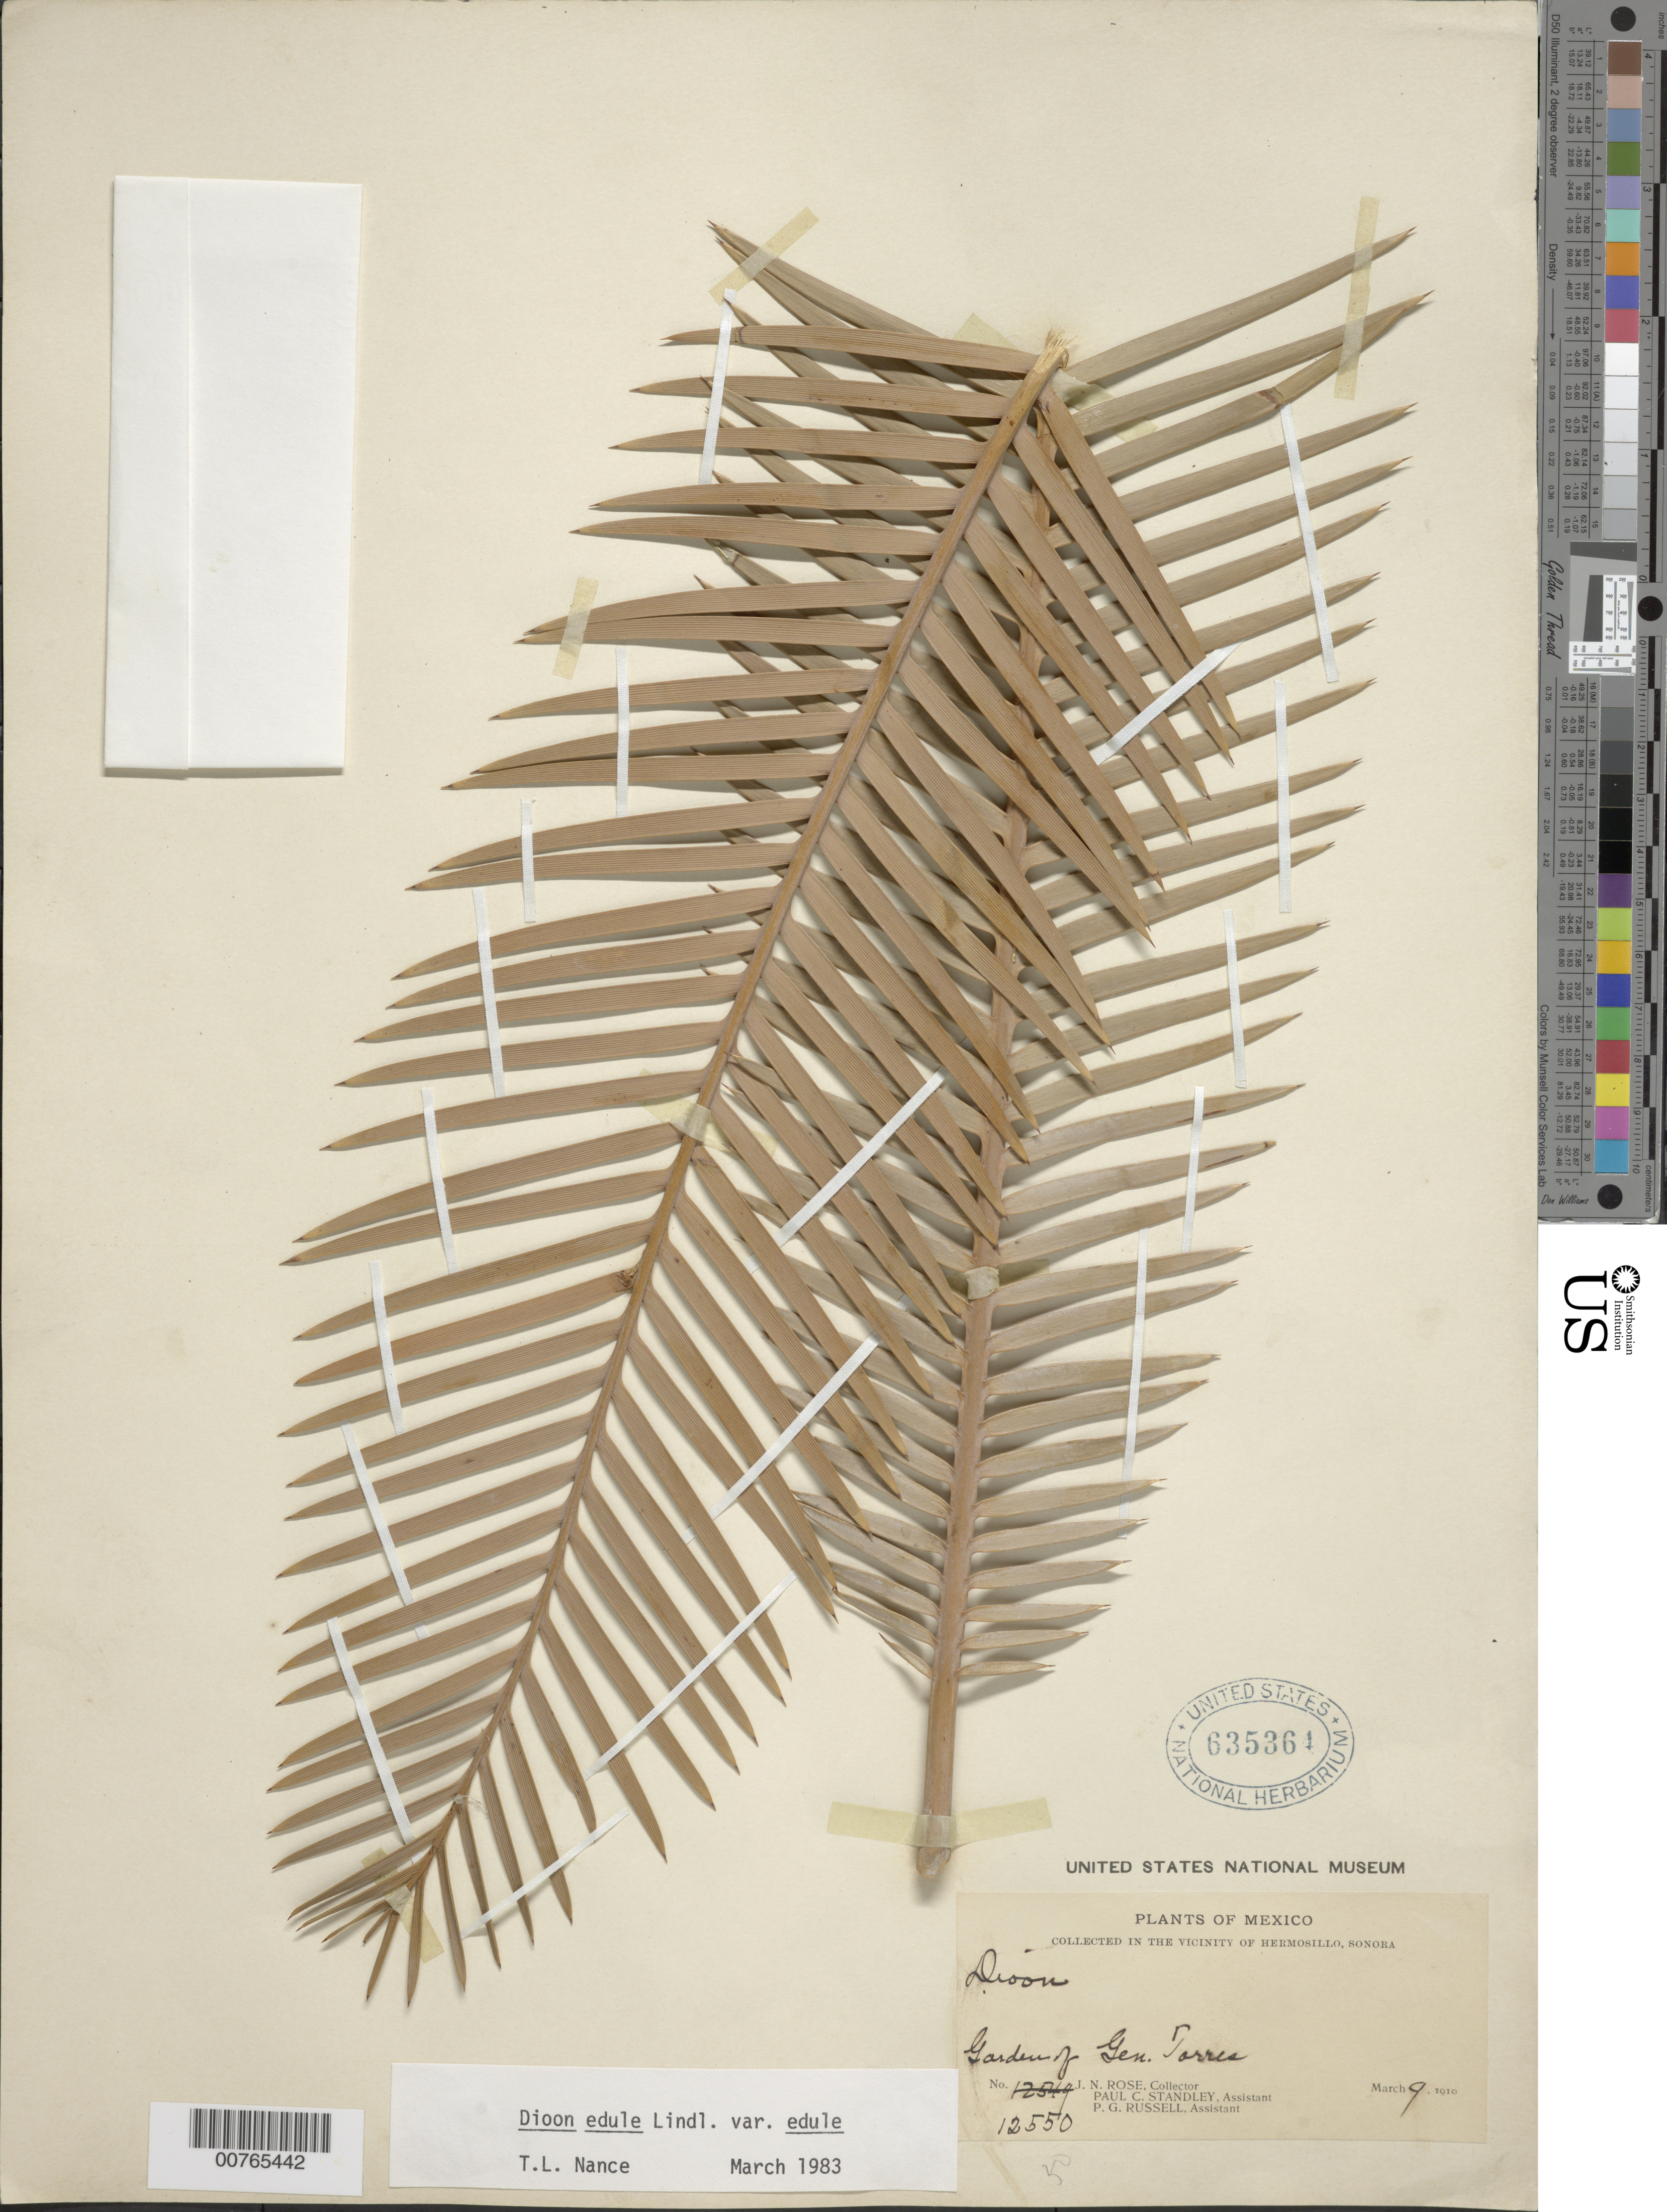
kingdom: Plantae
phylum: Tracheophyta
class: Cycadopsida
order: Cycadales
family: Zamiaceae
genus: Dioon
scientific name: Dioon edule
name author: Lindl.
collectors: J. N. Rose, P. C. Standley & P. G. Russell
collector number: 12550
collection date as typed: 09 Mar 1910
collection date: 1910-03-09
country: Mexico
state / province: Sonora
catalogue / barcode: US 635364